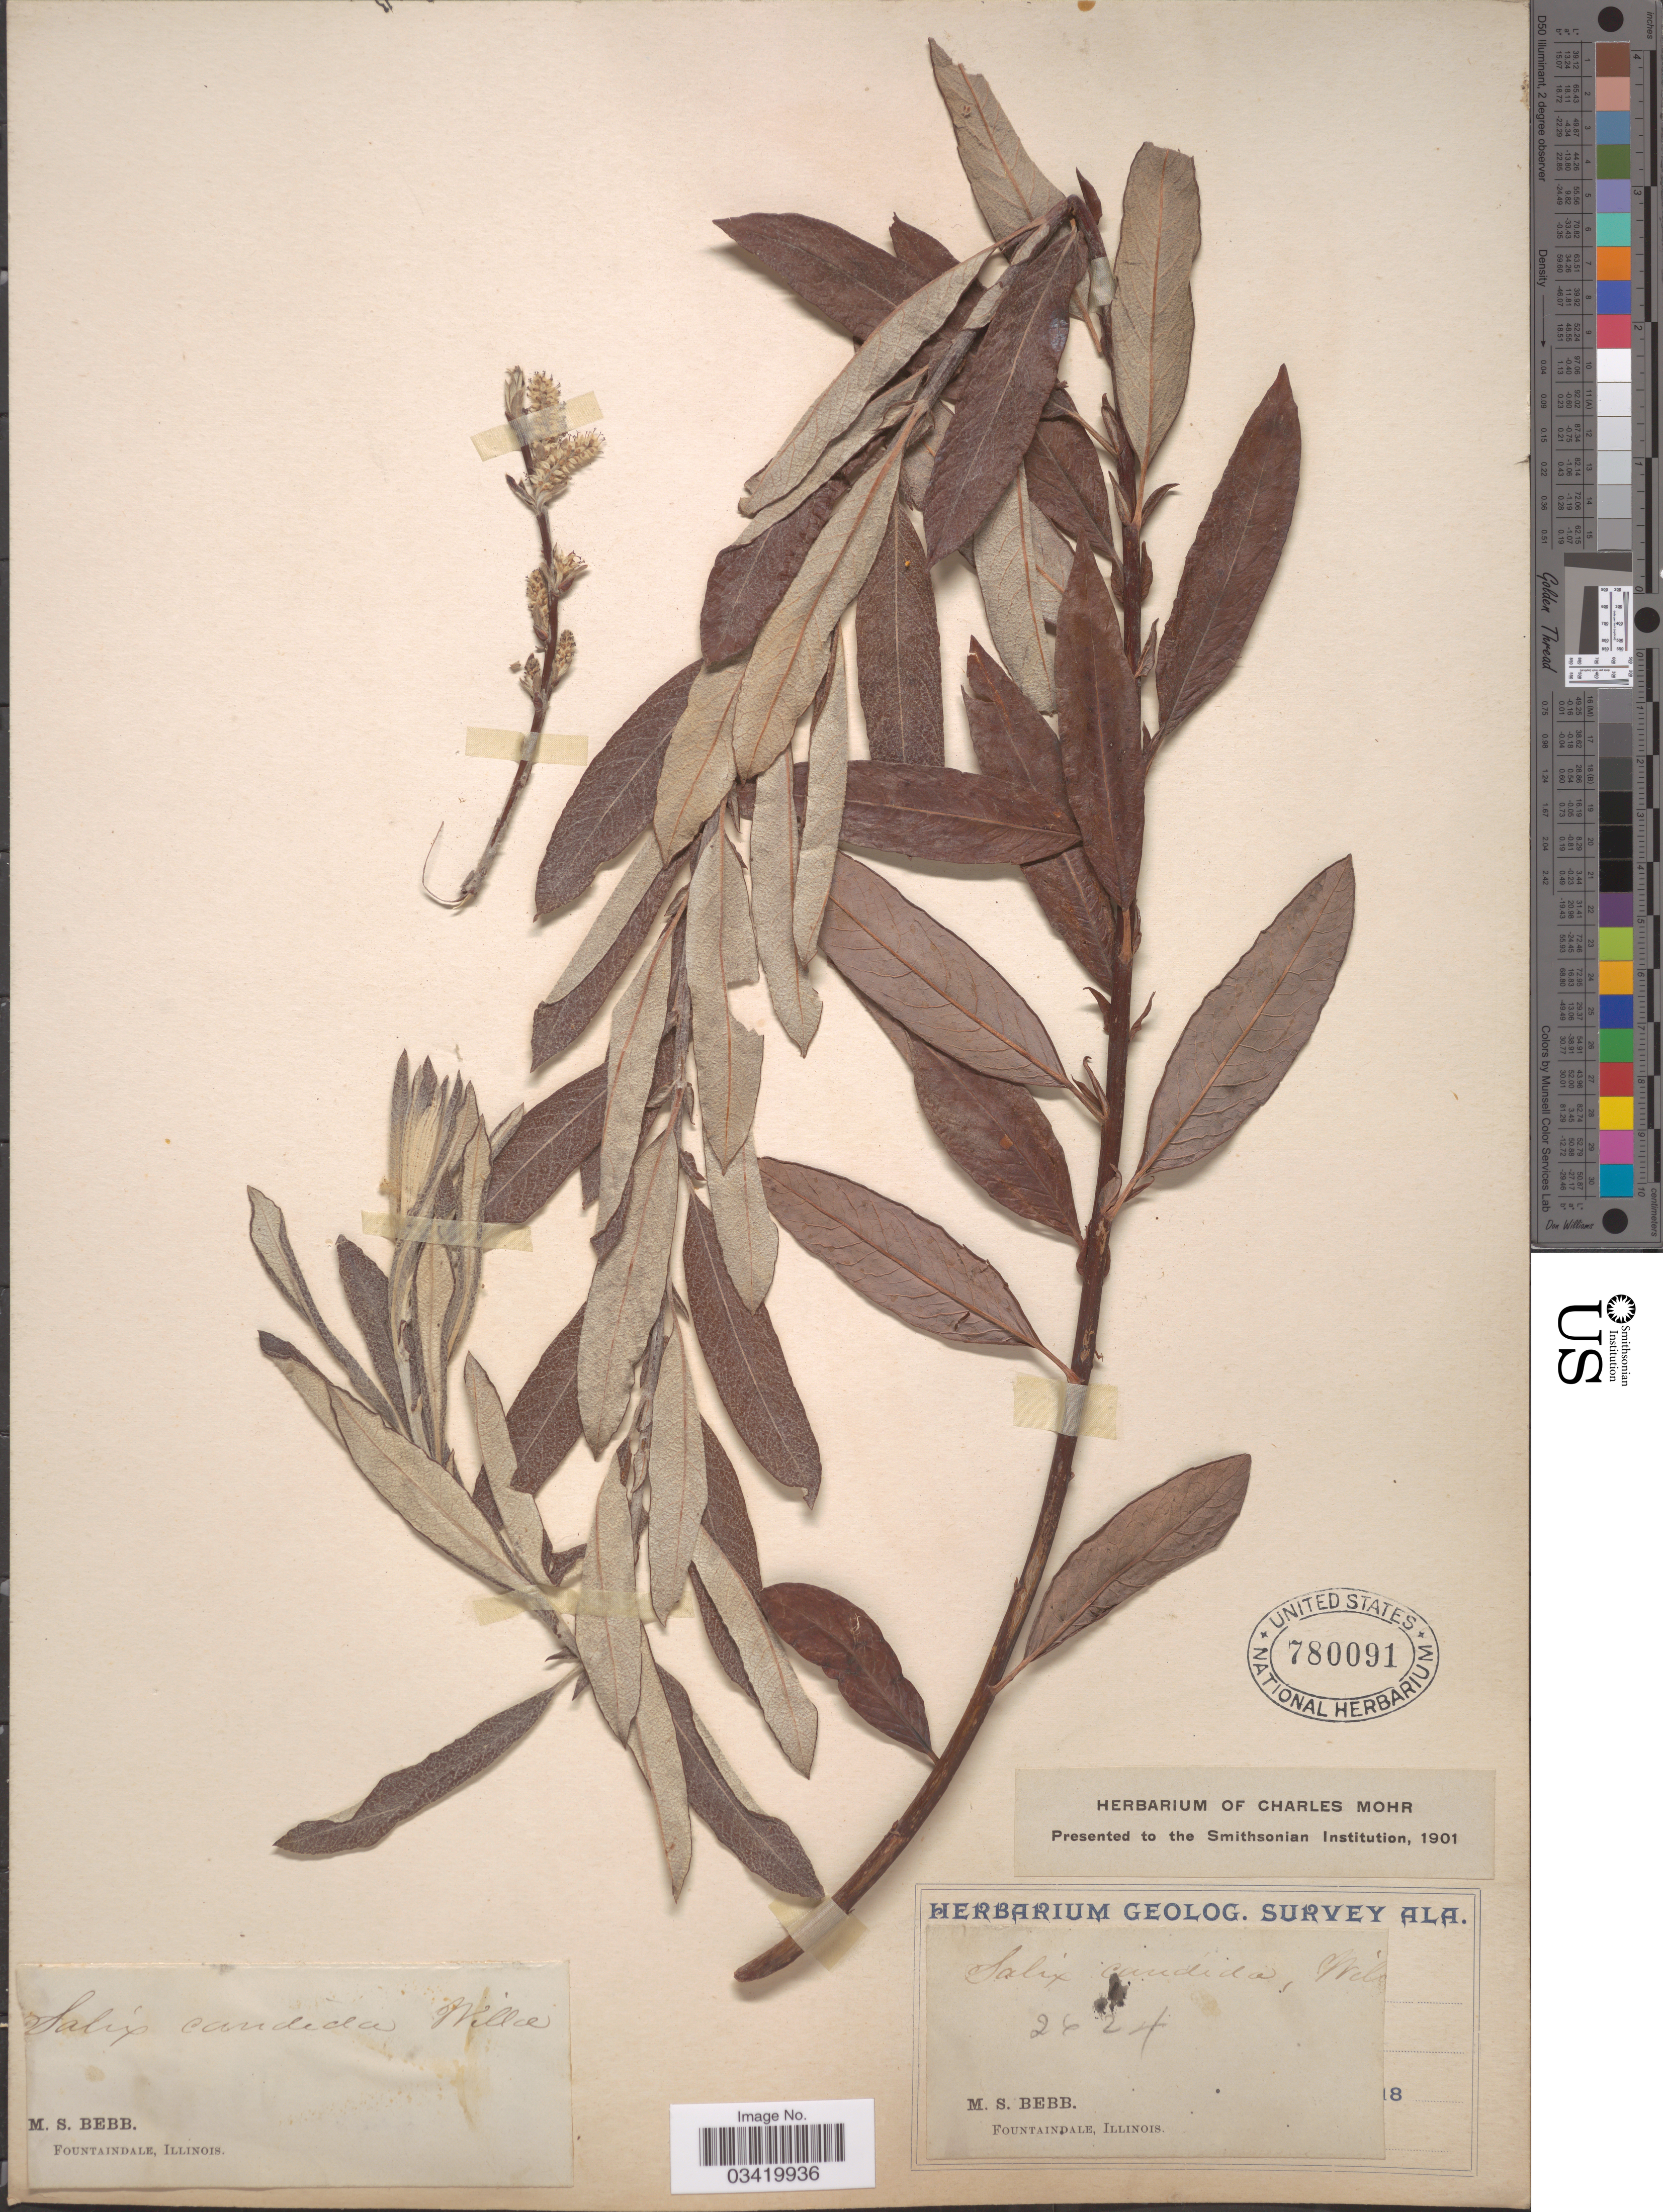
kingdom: Plantae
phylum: Tracheophyta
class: Magnoliopsida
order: Malpighiales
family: Salicaceae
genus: Salix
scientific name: Salix candida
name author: Flüggé ex Willd.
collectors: M. Bebb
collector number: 2624?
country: United States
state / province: Illinois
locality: Fountaindale.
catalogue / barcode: US 780091